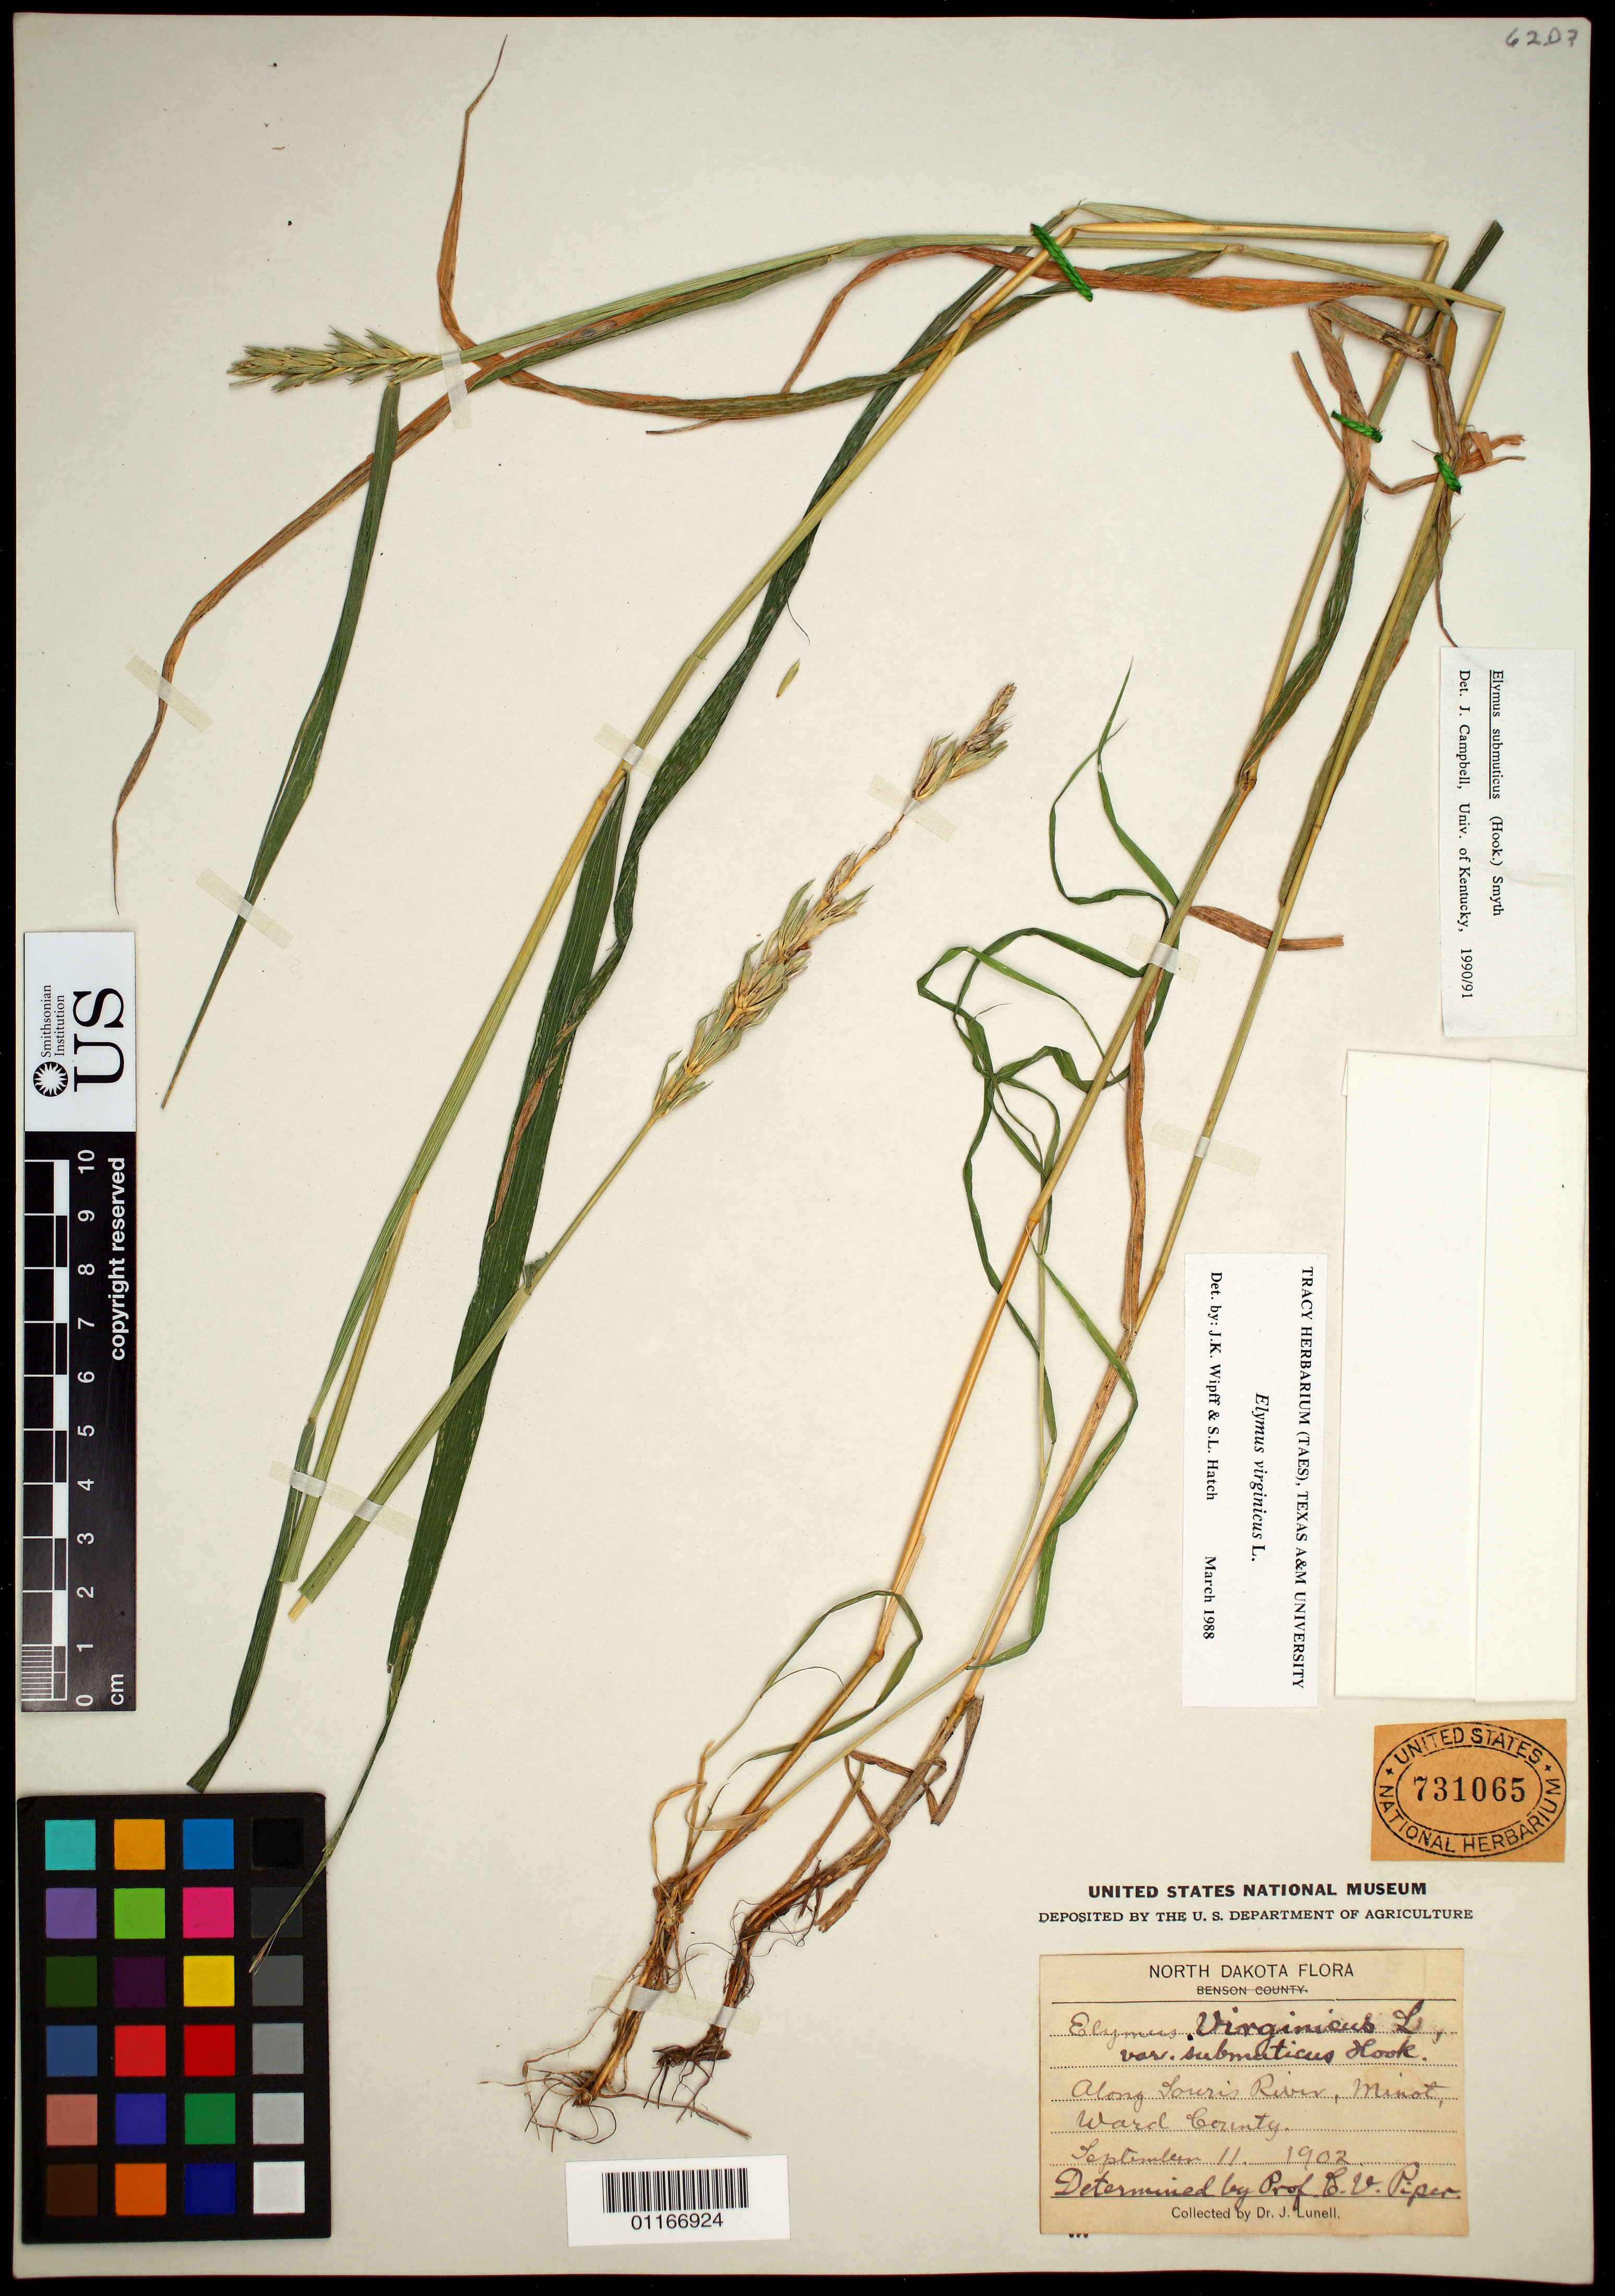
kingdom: Plantae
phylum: Tracheophyta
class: Liliopsida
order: Poales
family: Poaceae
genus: Elymus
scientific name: Elymus curvatus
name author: Piper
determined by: Poaceae Reorganization Project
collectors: J. Lunell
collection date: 1902-09-11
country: United States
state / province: North Dakota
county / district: Ward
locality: Along Souris River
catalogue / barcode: US 731065